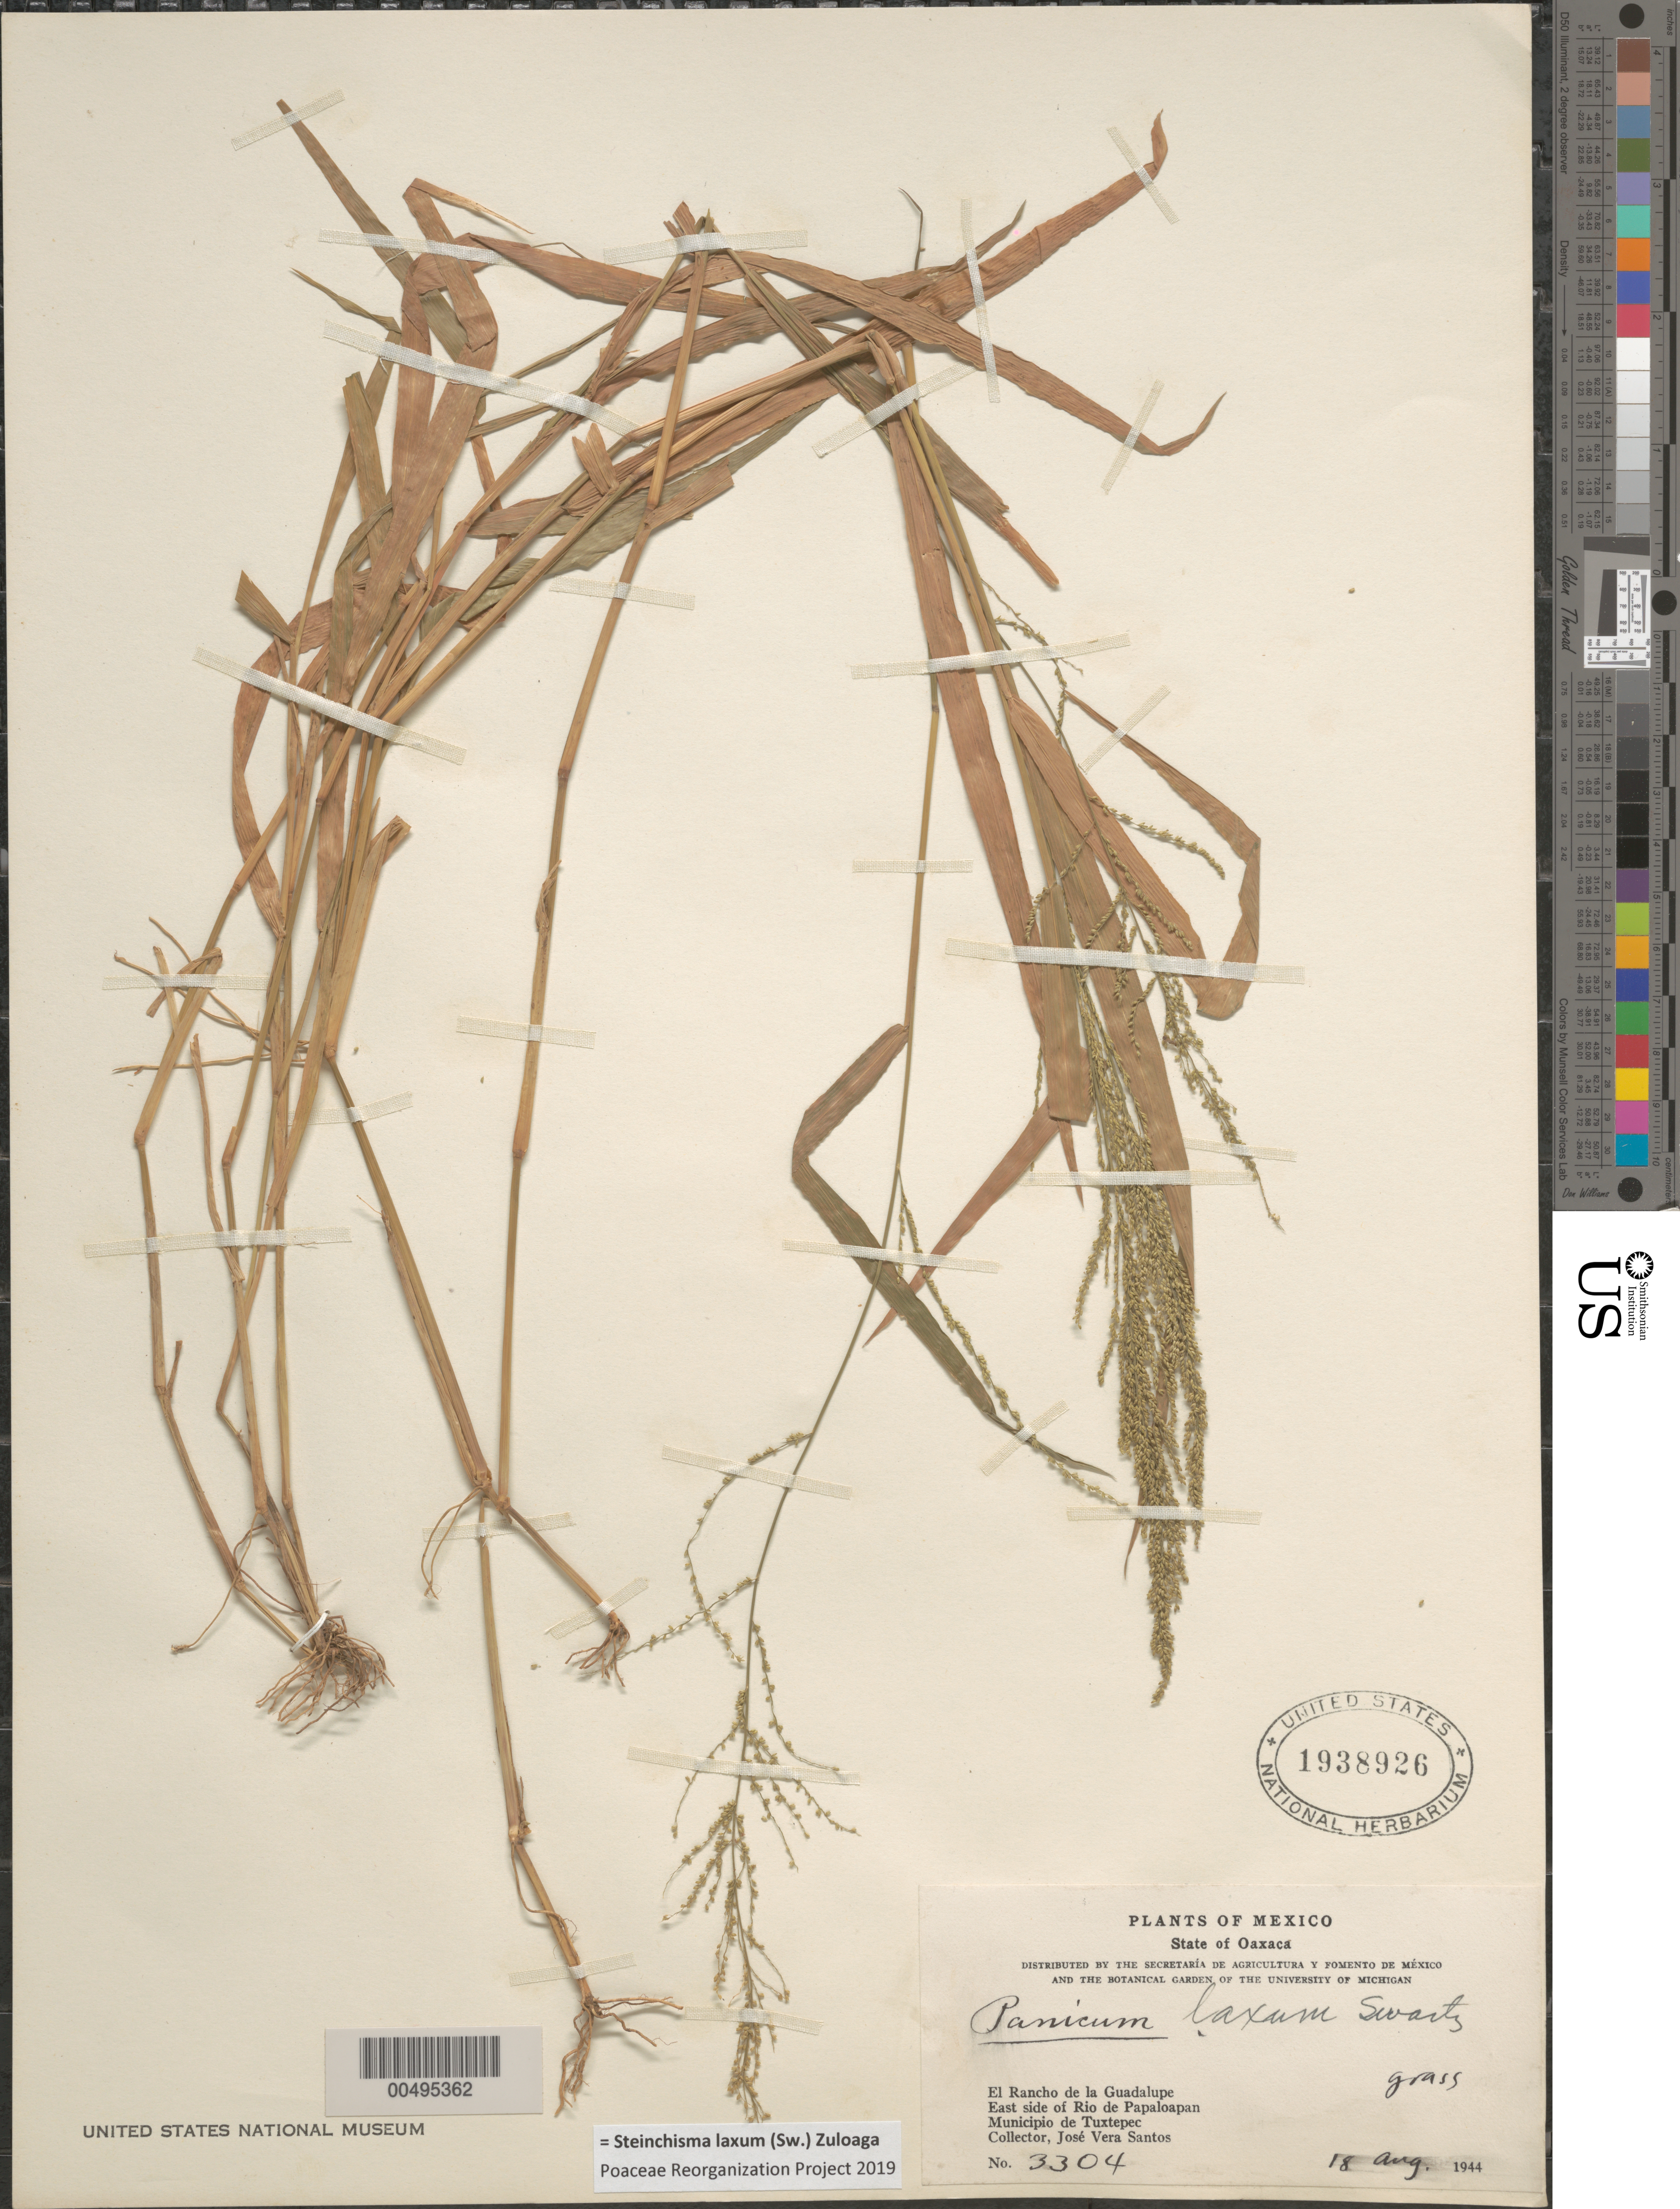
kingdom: Plantae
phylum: Tracheophyta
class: Liliopsida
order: Poales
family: Poaceae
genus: Panicum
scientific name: Panicum laxum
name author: Sw.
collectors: J. V. Santos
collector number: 3304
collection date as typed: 18 Aug 1944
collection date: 1944-08-18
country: Mexico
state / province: Oaxaca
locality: El Rancho de la Guadalupe, E side of Rio de Papaloapan, Mun de Tuxtepec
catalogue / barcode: US 1938926